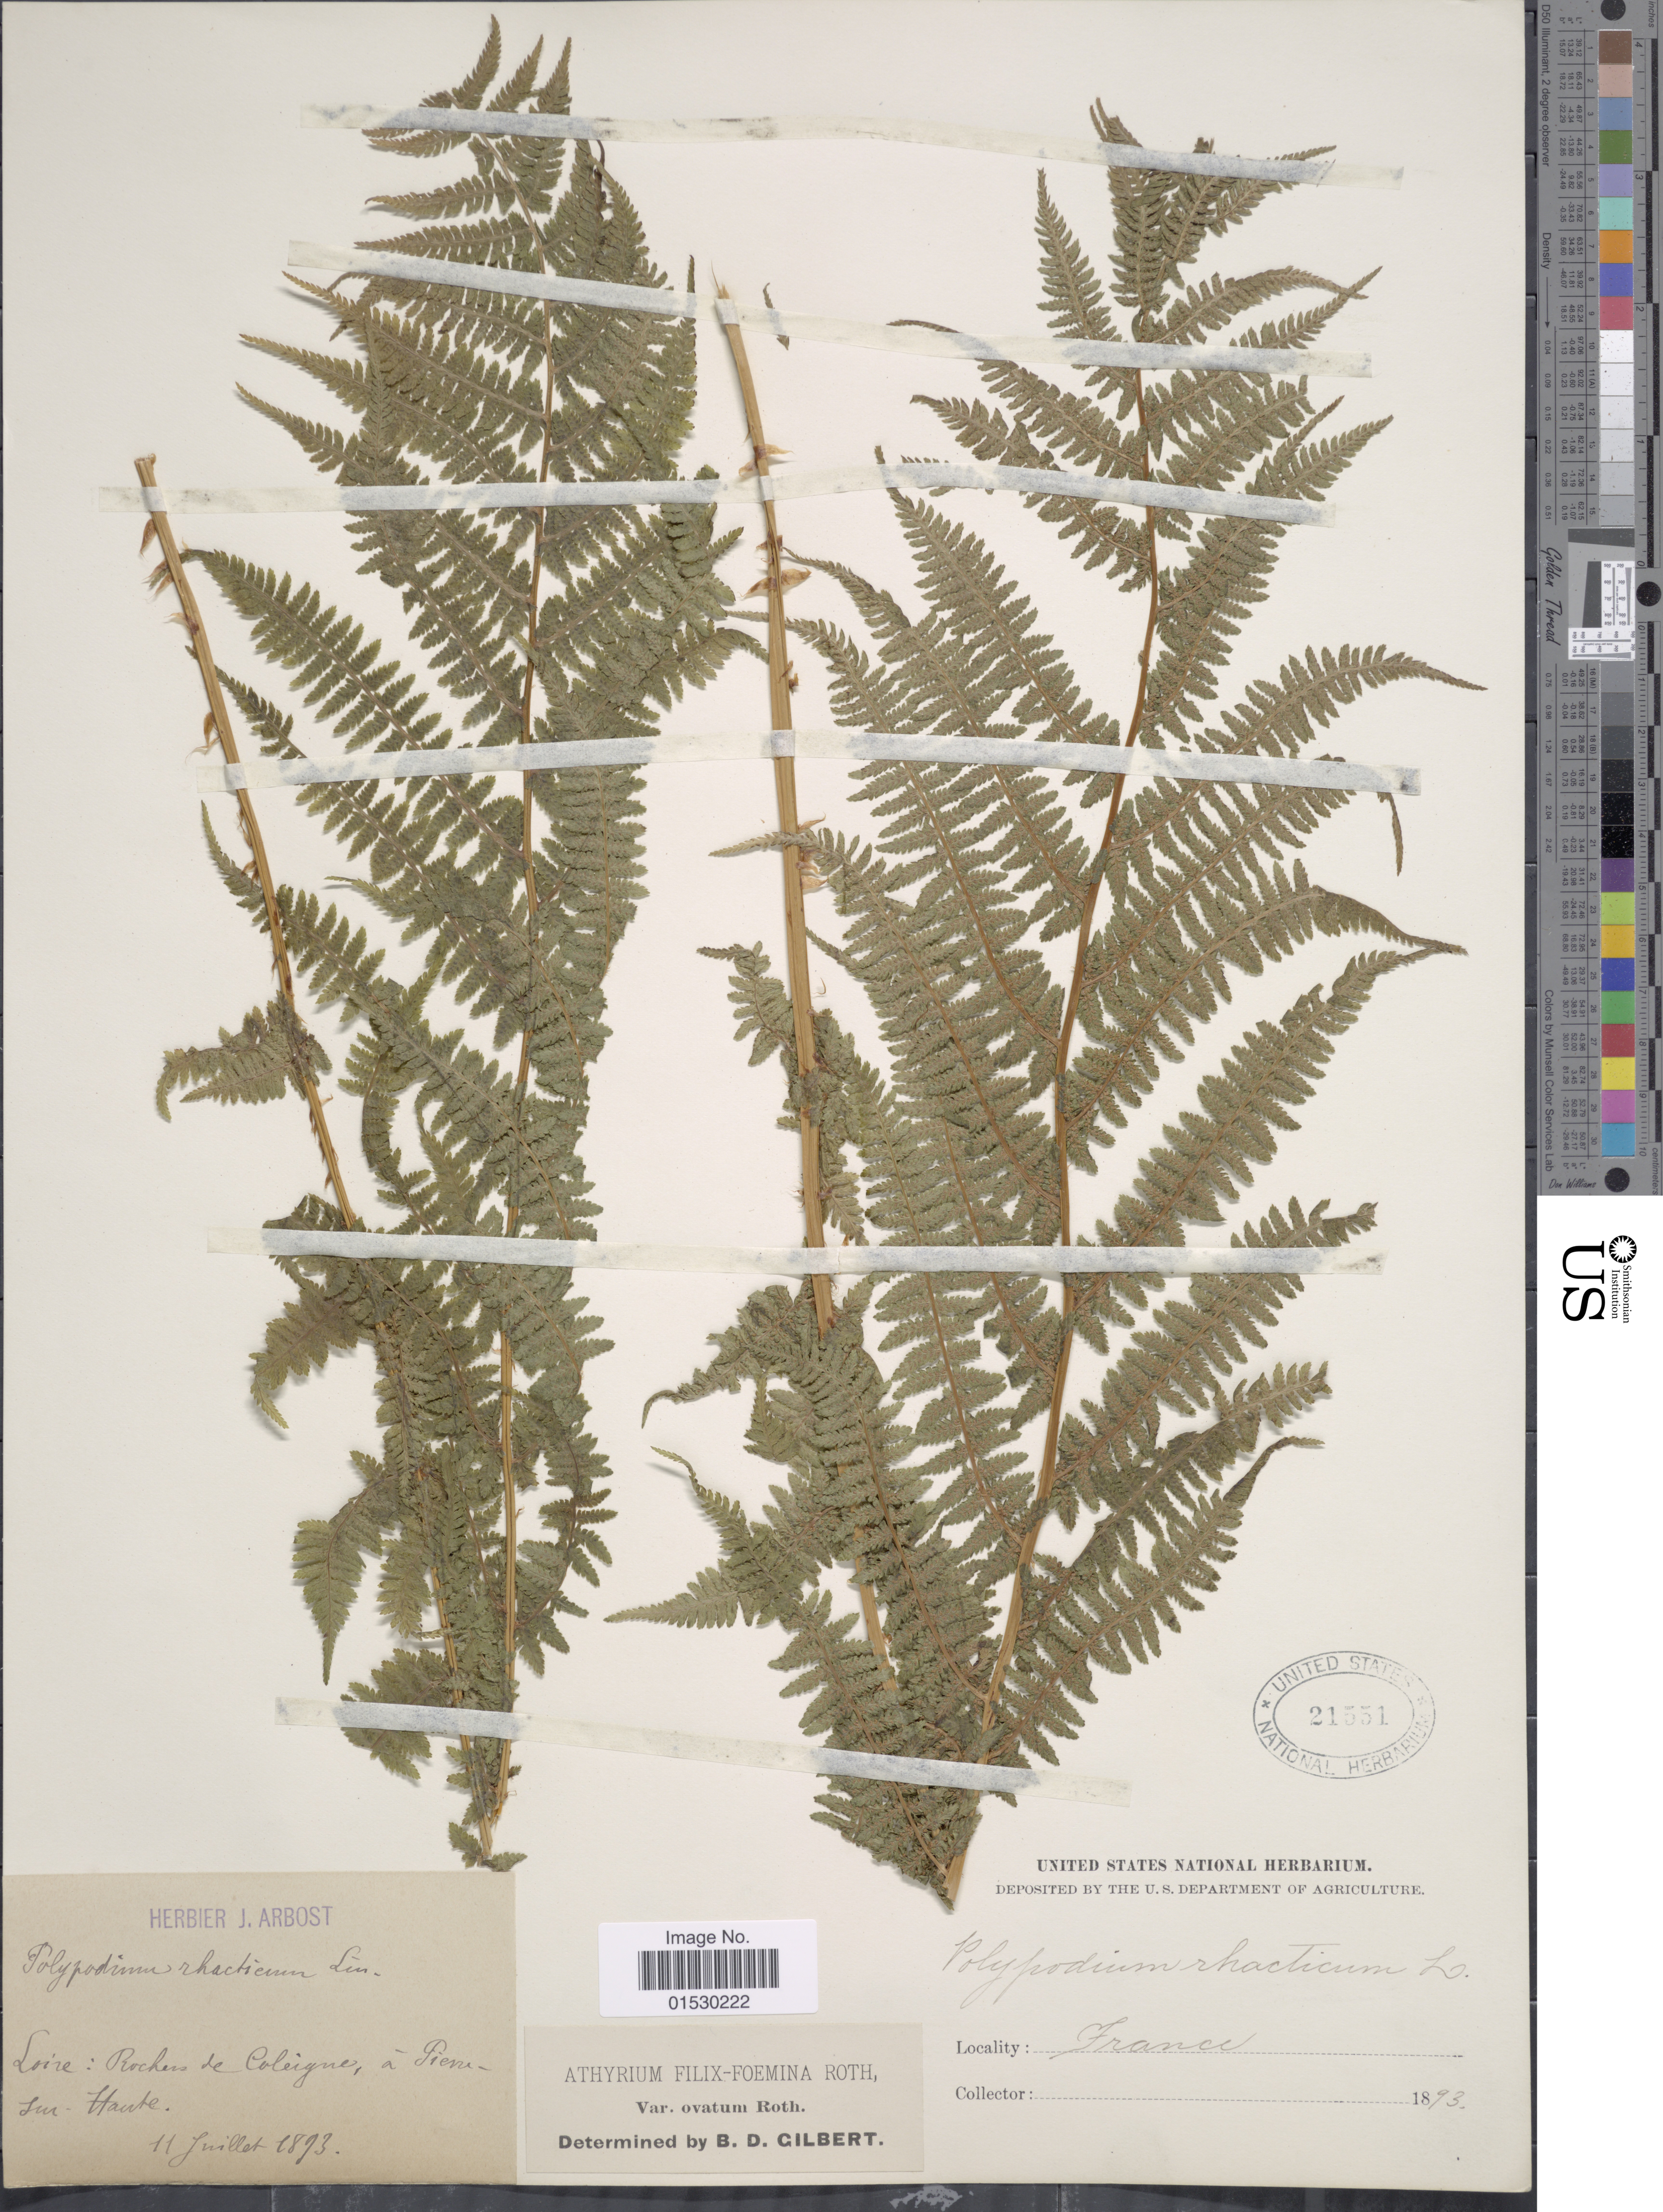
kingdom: Plantae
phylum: Tracheophyta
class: Polypodiopsida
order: Polypodiales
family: Athyriaceae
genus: Athyrium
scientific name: Athyrium filix-femina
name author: (L.) Roth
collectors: ex herb. J. Arbost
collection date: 1893-07-11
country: France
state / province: Pays de la Loire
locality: Loire: Rochers le Coleigne, a Pierre sur Haute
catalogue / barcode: US 21551